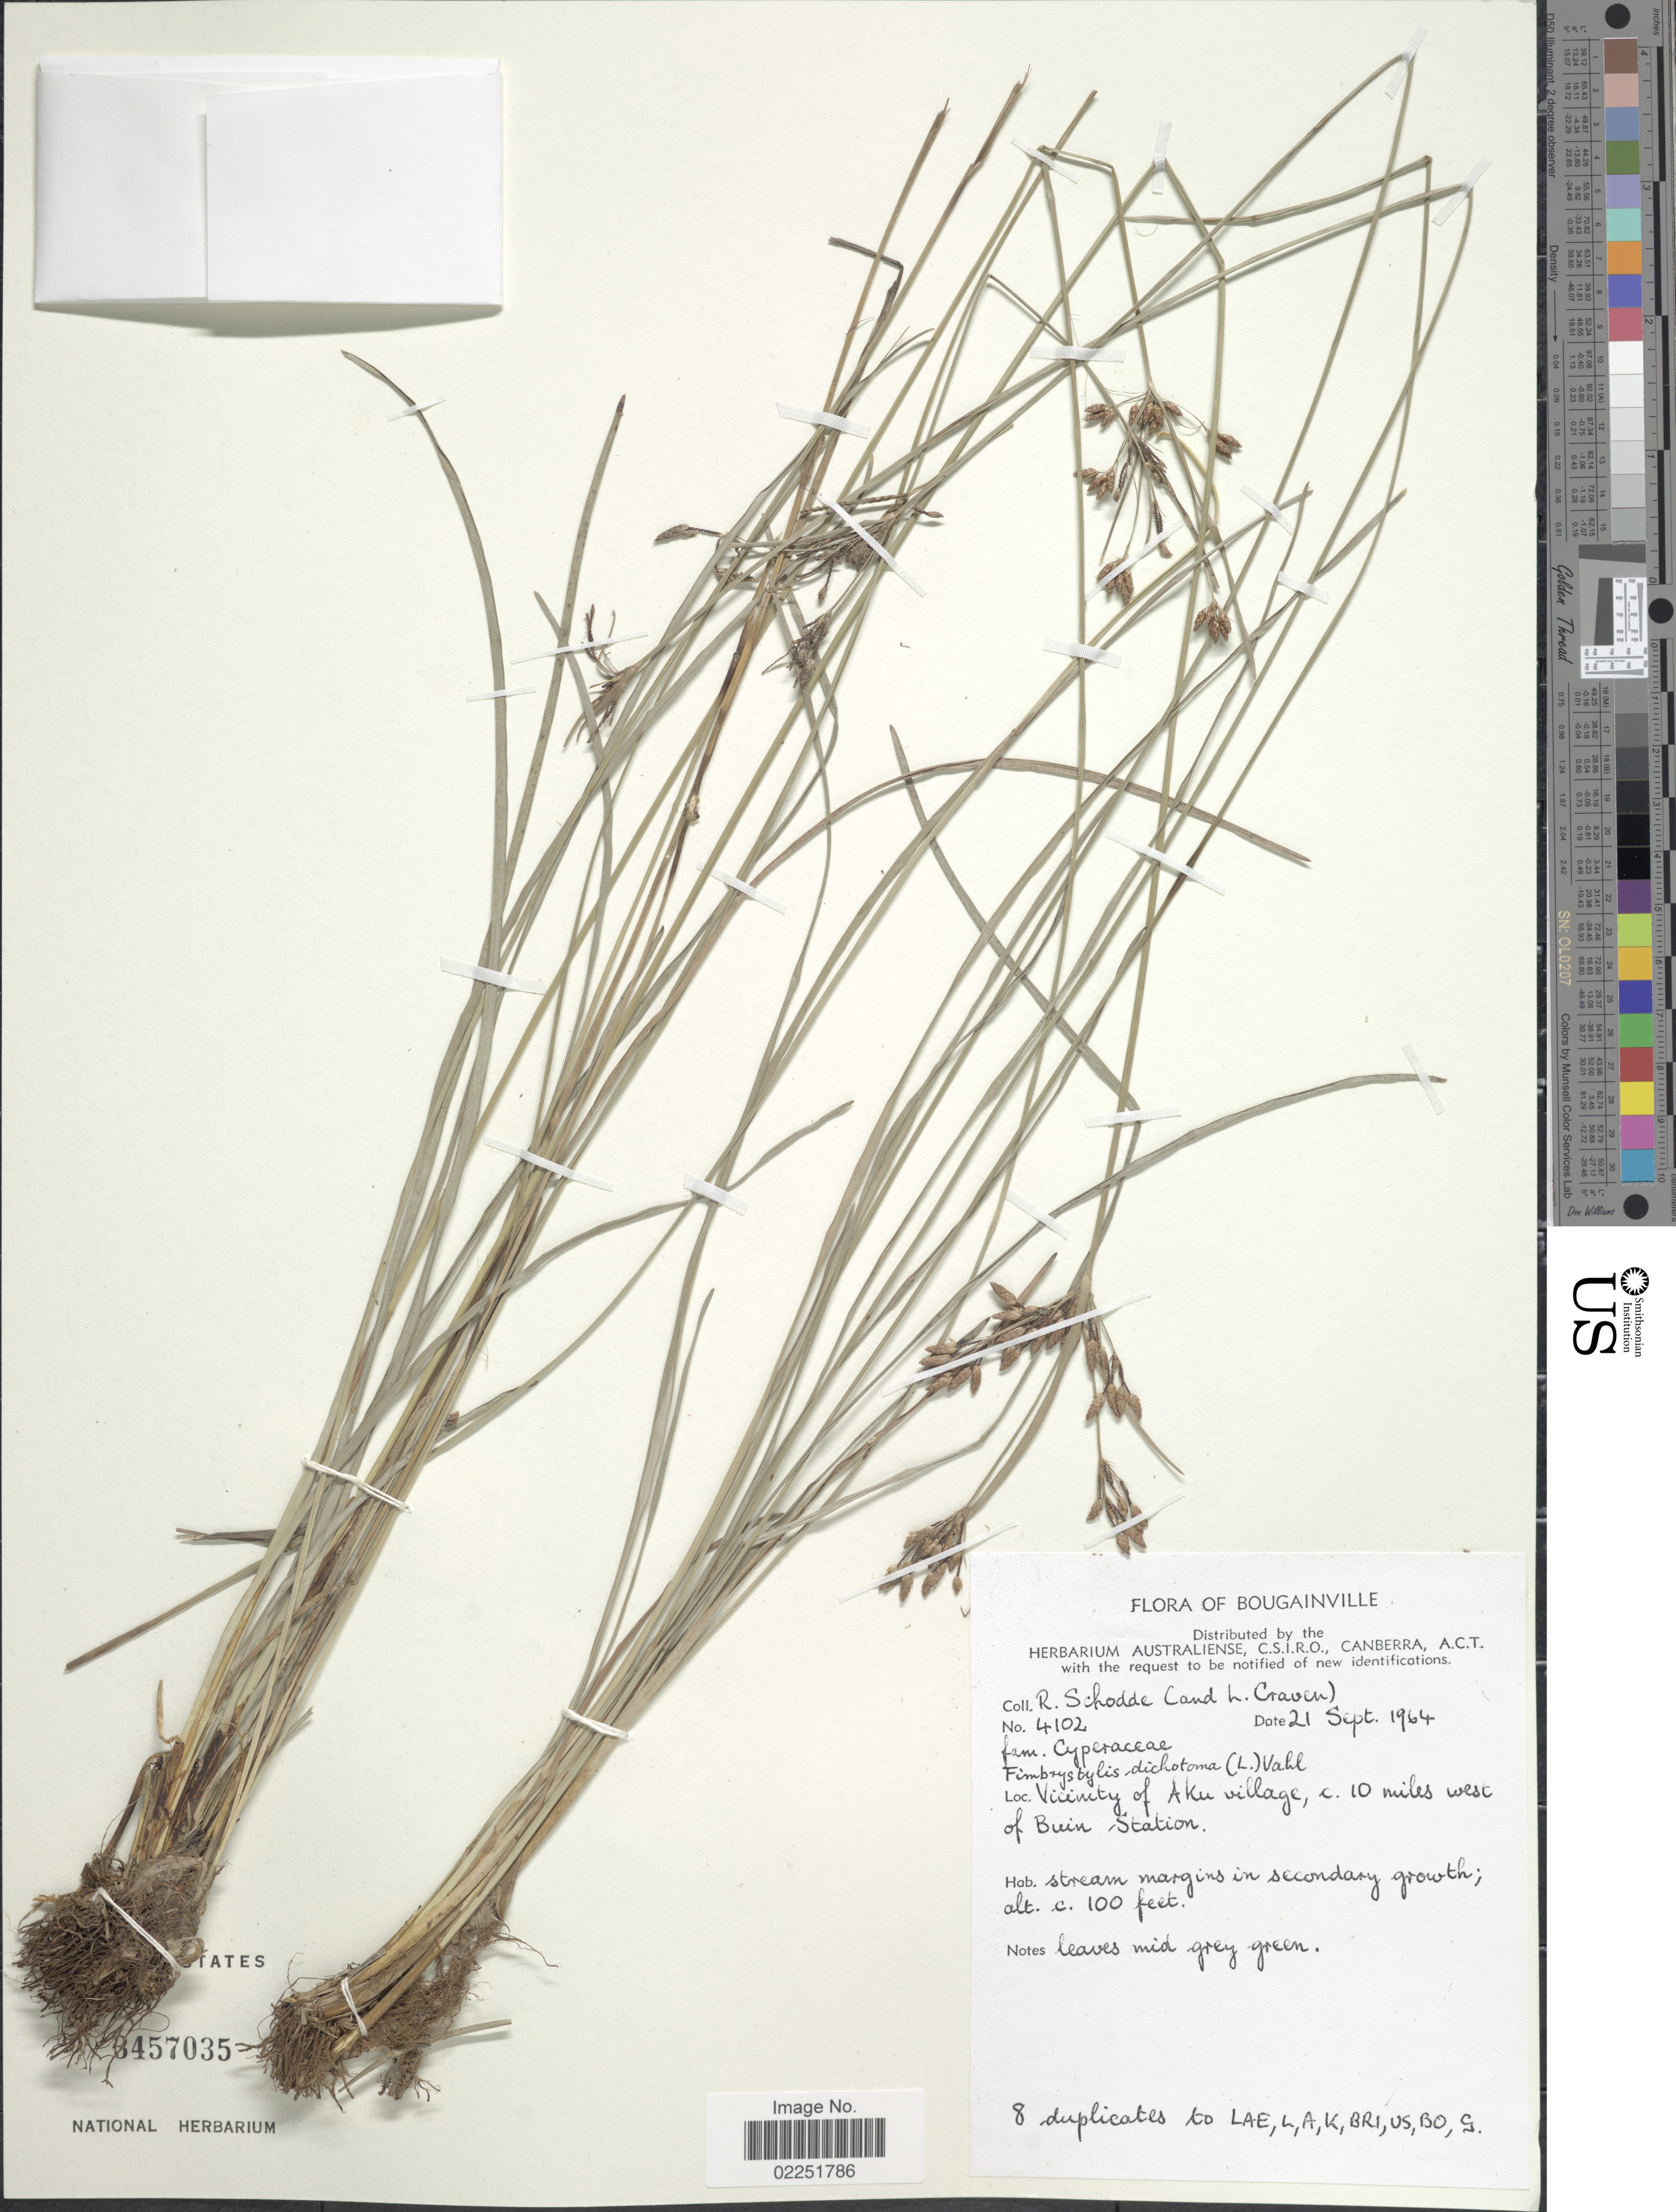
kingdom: Plantae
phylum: Tracheophyta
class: Liliopsida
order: Poales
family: Cyperaceae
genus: Fimbristylis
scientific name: Fimbristylis dichotoma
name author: (L.) Vahl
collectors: R. Schodde & L. A. Craven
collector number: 4102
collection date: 1964-09-21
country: Papua New Guinea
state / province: Bougainville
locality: Vicinity of Aku Village, c. 10 miles west of Buin Station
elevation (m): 30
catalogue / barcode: US 3457035